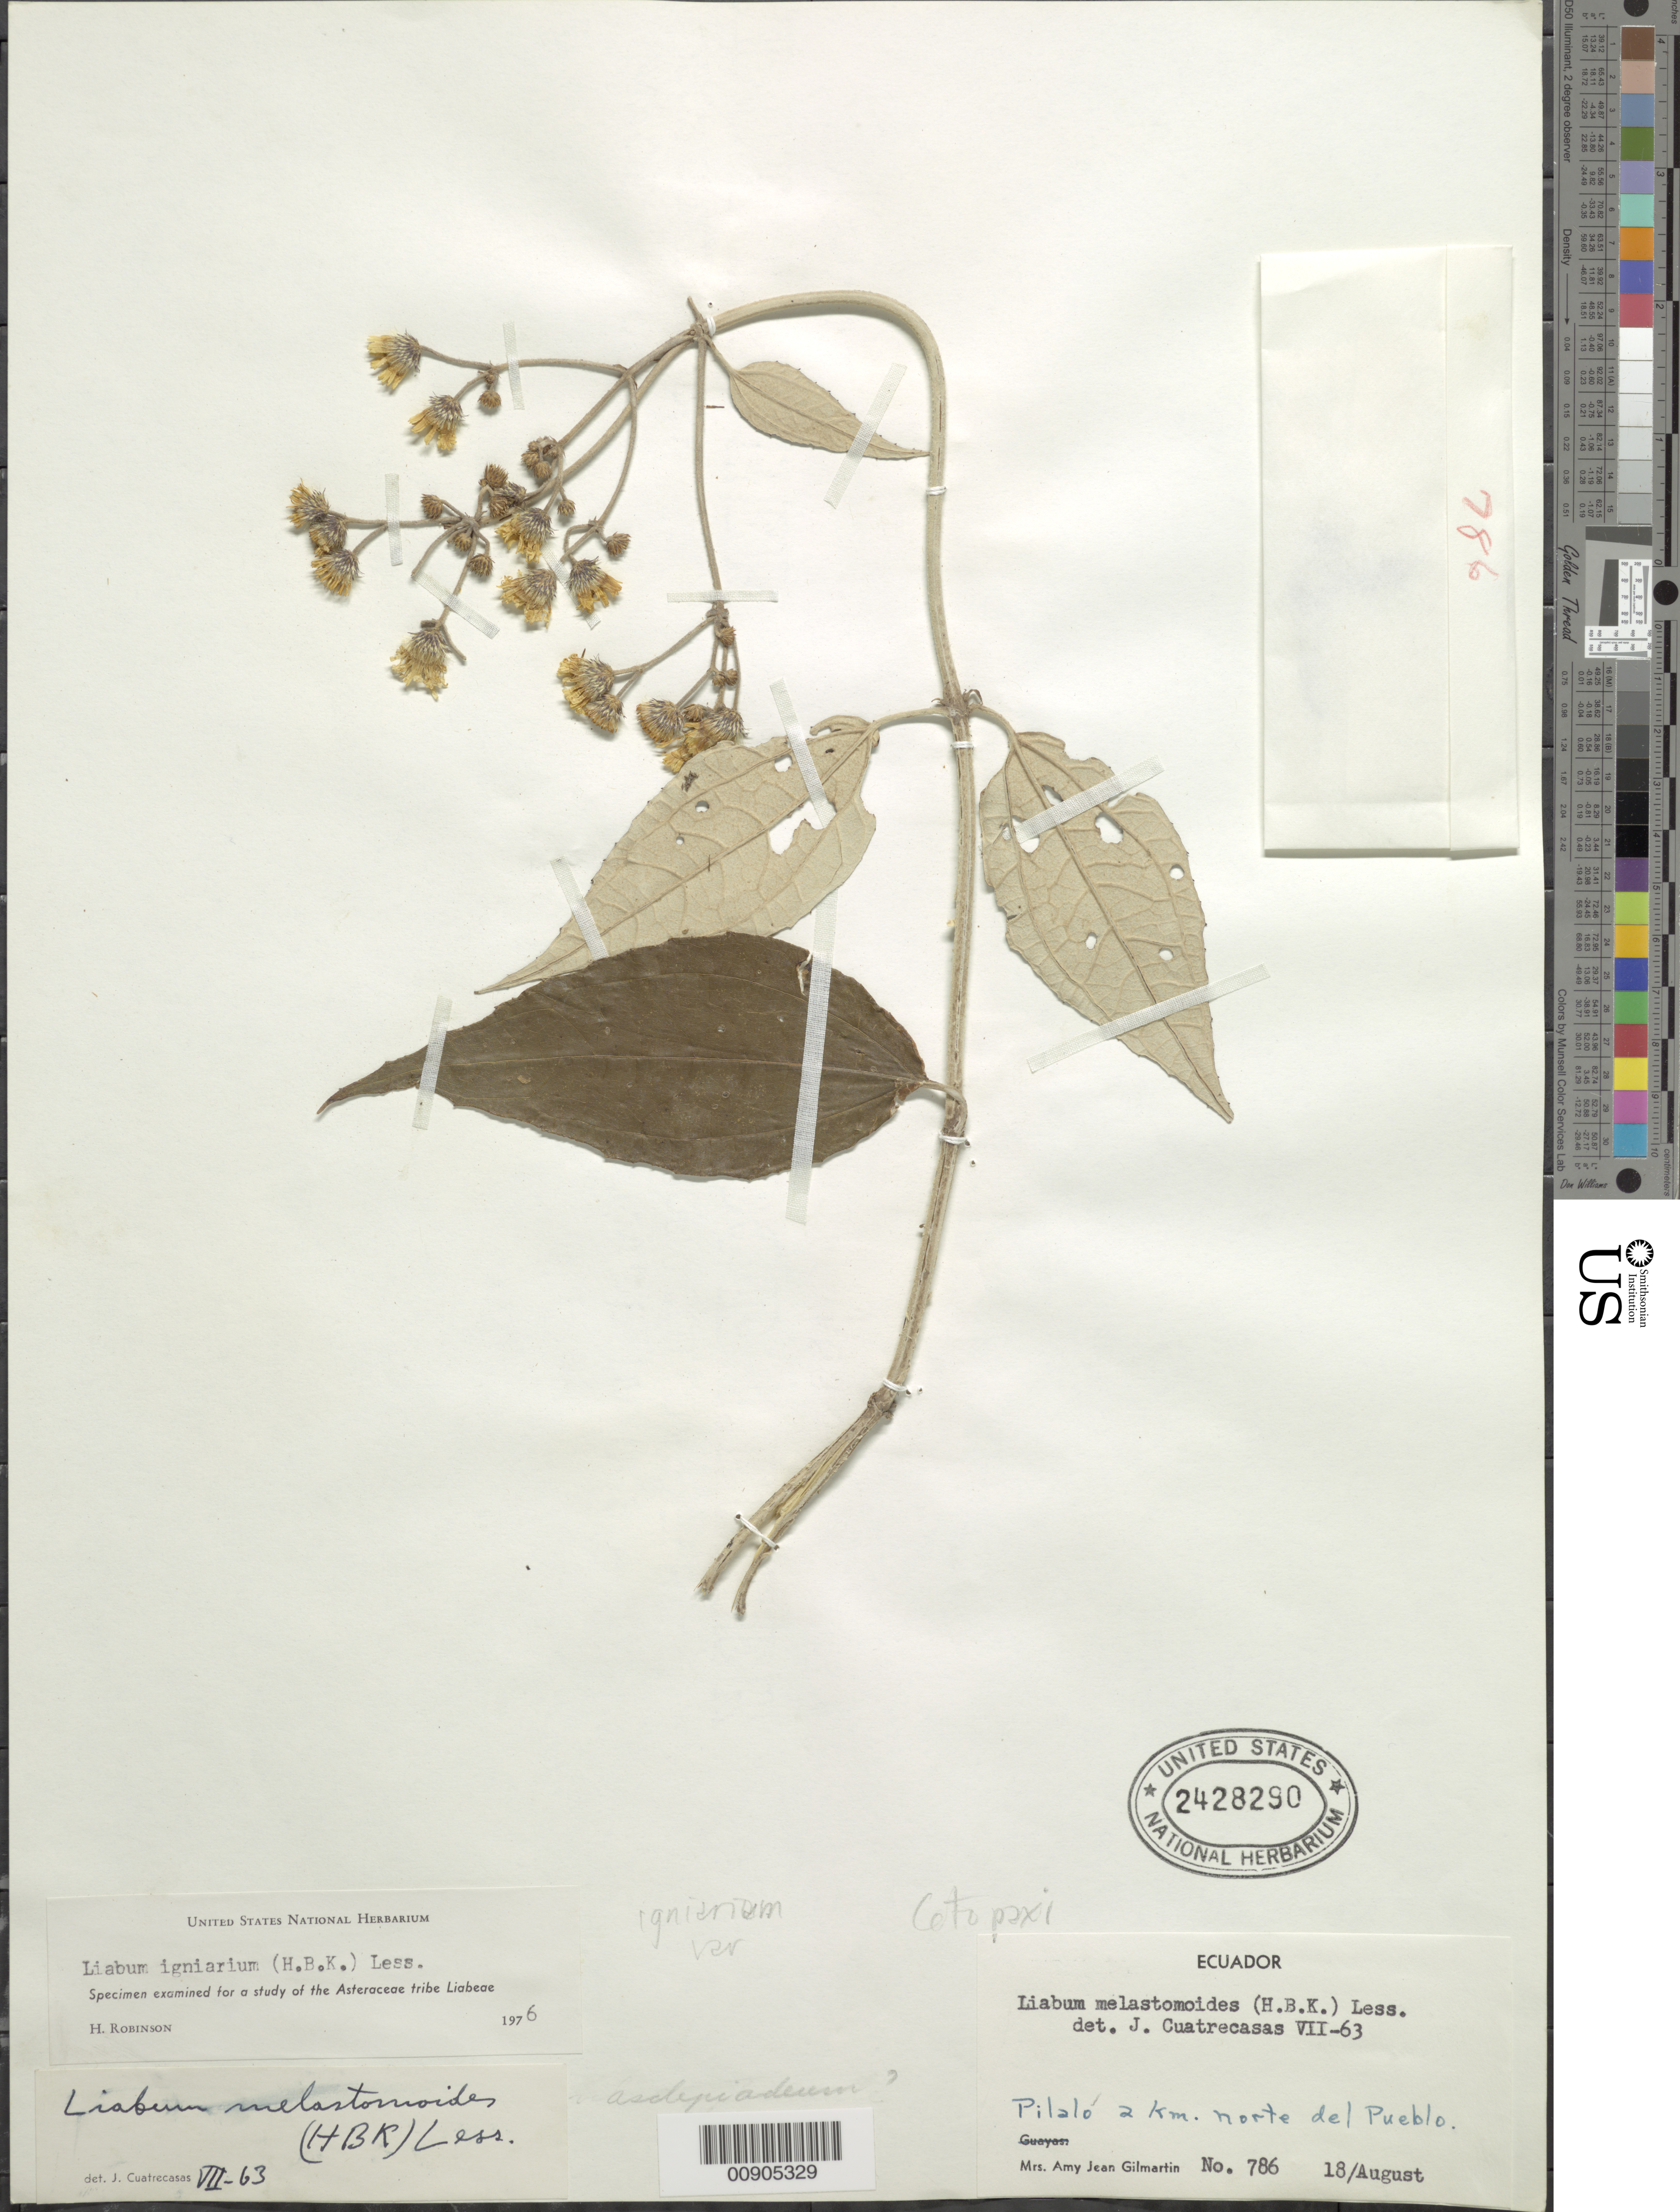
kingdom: Plantae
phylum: Tracheophyta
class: Magnoliopsida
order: Asterales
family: Asteraceae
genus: Liabum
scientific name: Liabum igniarium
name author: Less.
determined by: Robinson, Harold E., (US)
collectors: A. J. Gilmartin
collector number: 786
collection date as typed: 18 August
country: Ecuador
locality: Pilalo, 2 km N del Pueblo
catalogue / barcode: US 2428290